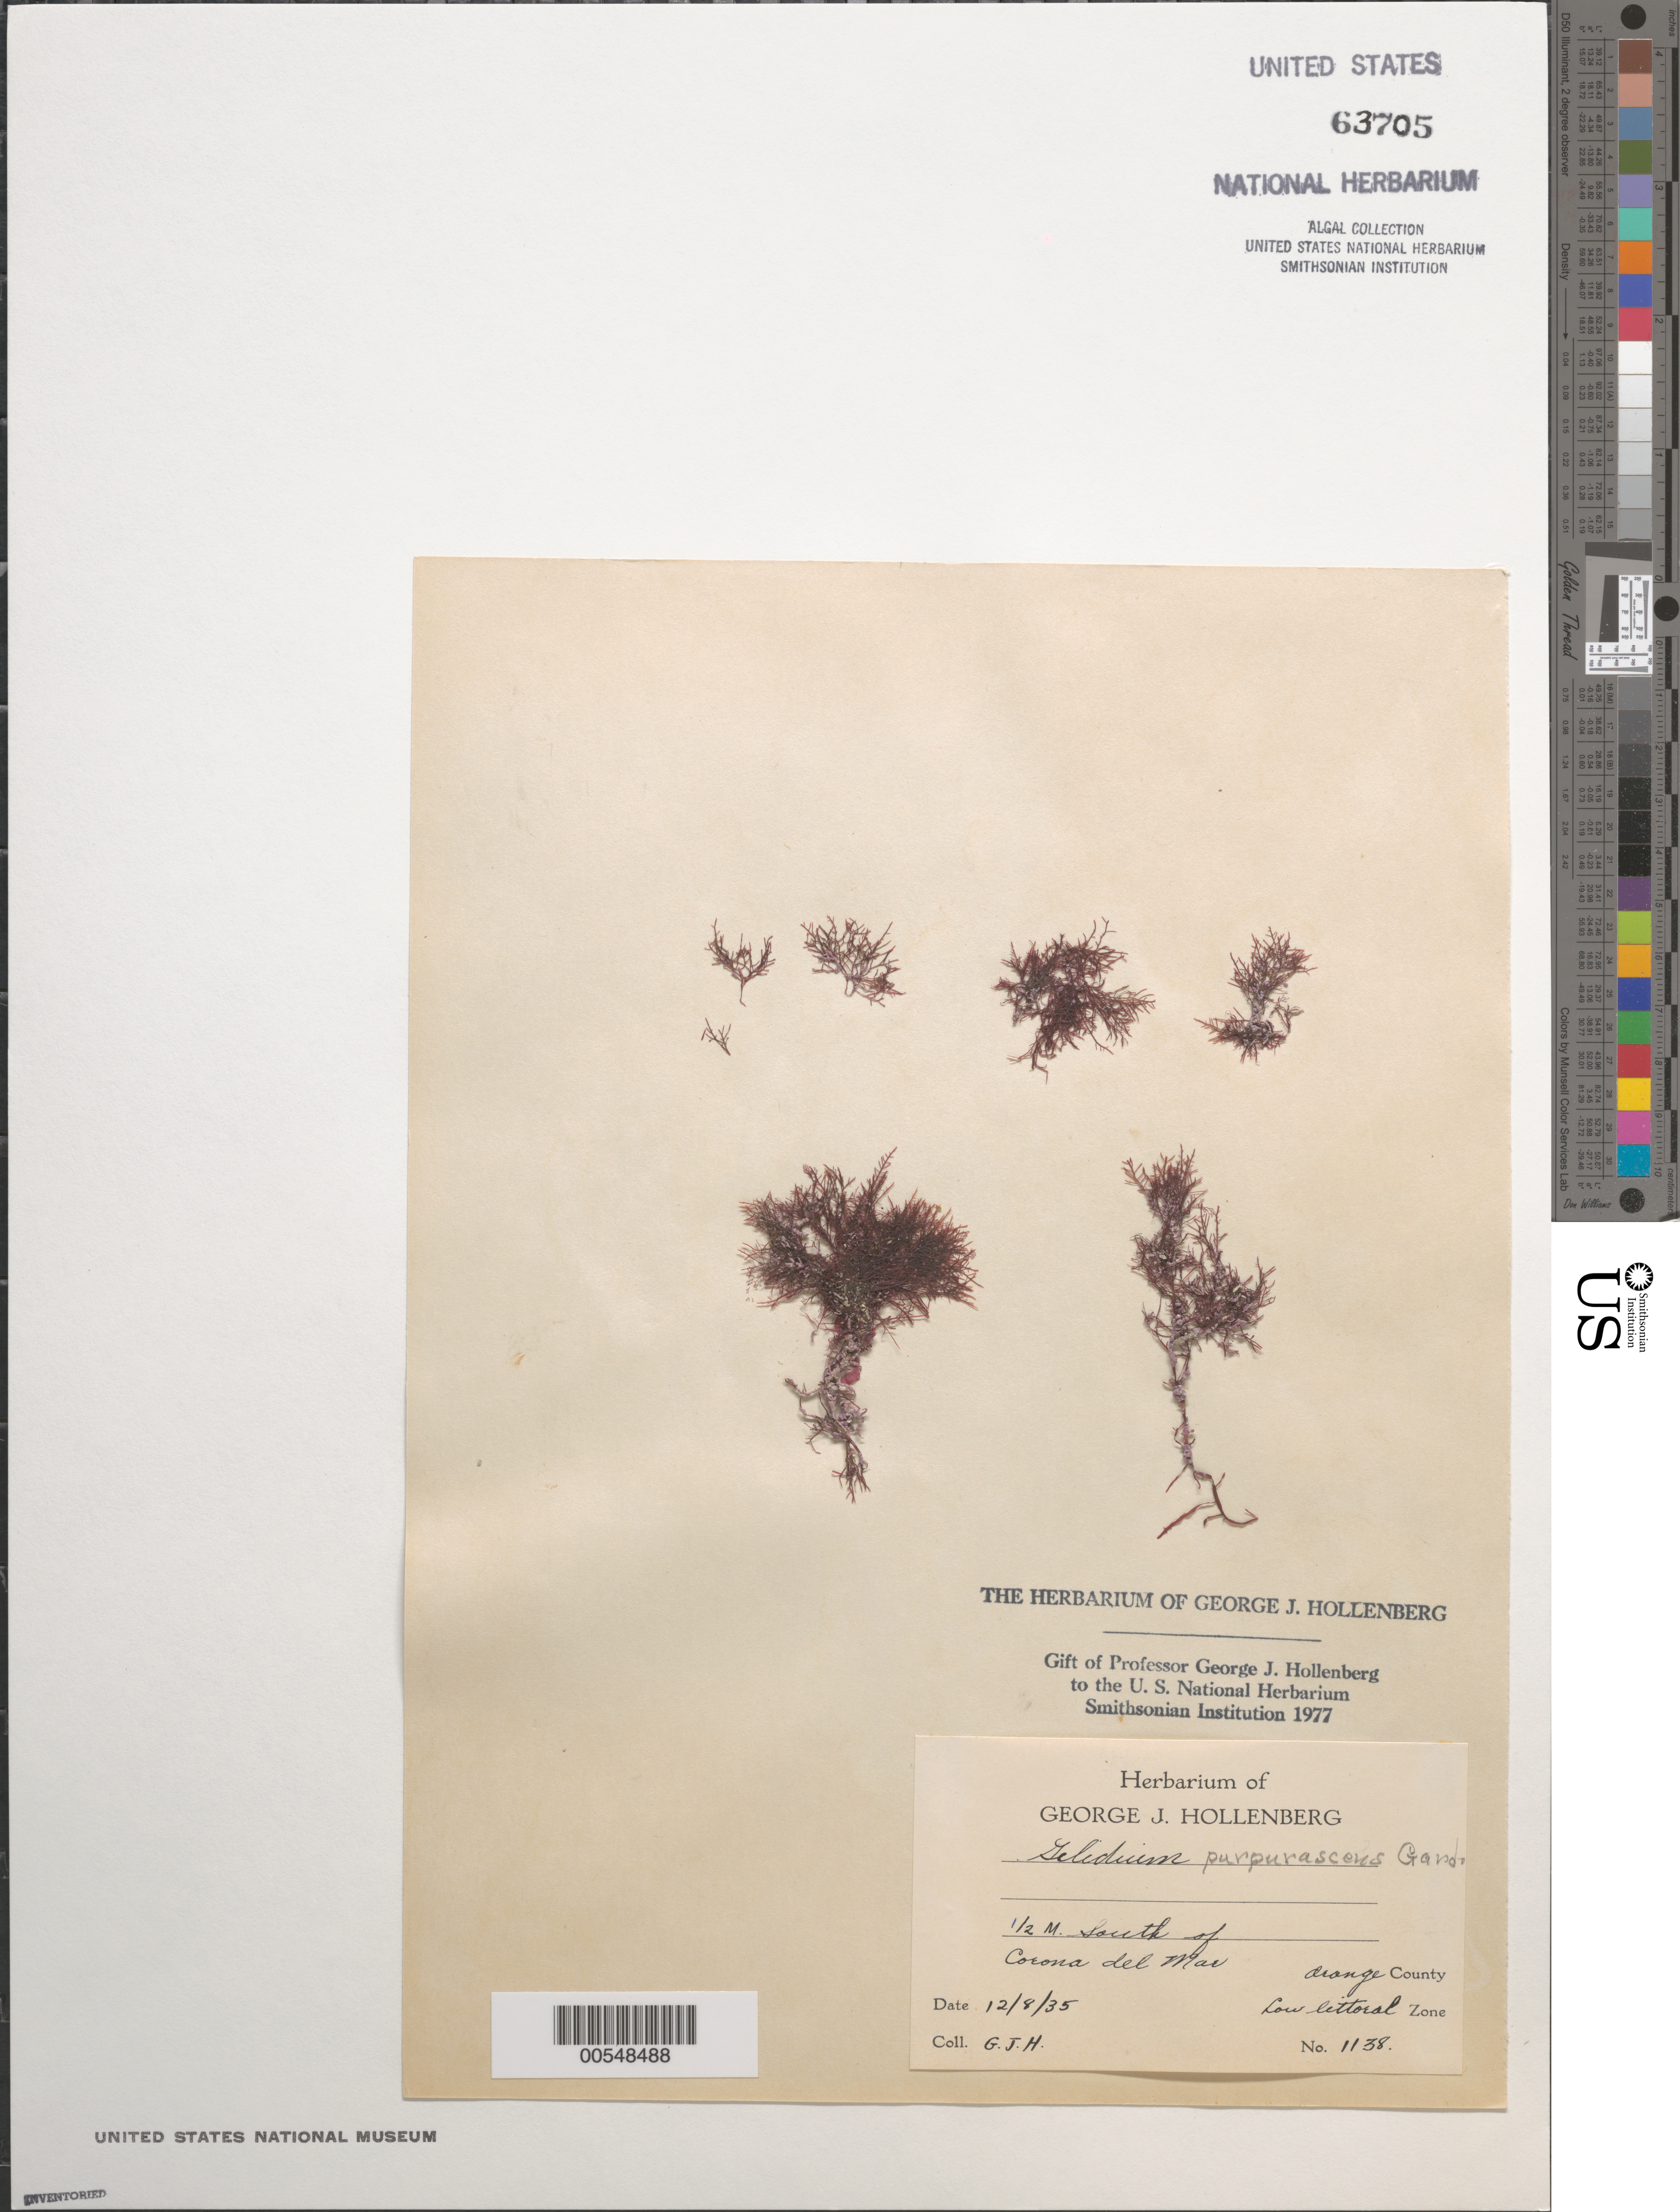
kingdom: Plantae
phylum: Rhodophyta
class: Florideophyceae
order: Gelidiales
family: Gelidiaceae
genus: Gelidium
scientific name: Gelidium purpurascens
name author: N.L. Gardner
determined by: Hollenberg, George J.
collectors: G. Hollenberg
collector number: GJH 1138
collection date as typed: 08 Dec 1935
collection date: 1935-12-08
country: United States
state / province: California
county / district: Orange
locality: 0.5 mile south of Corona del Mar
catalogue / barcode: US 63705